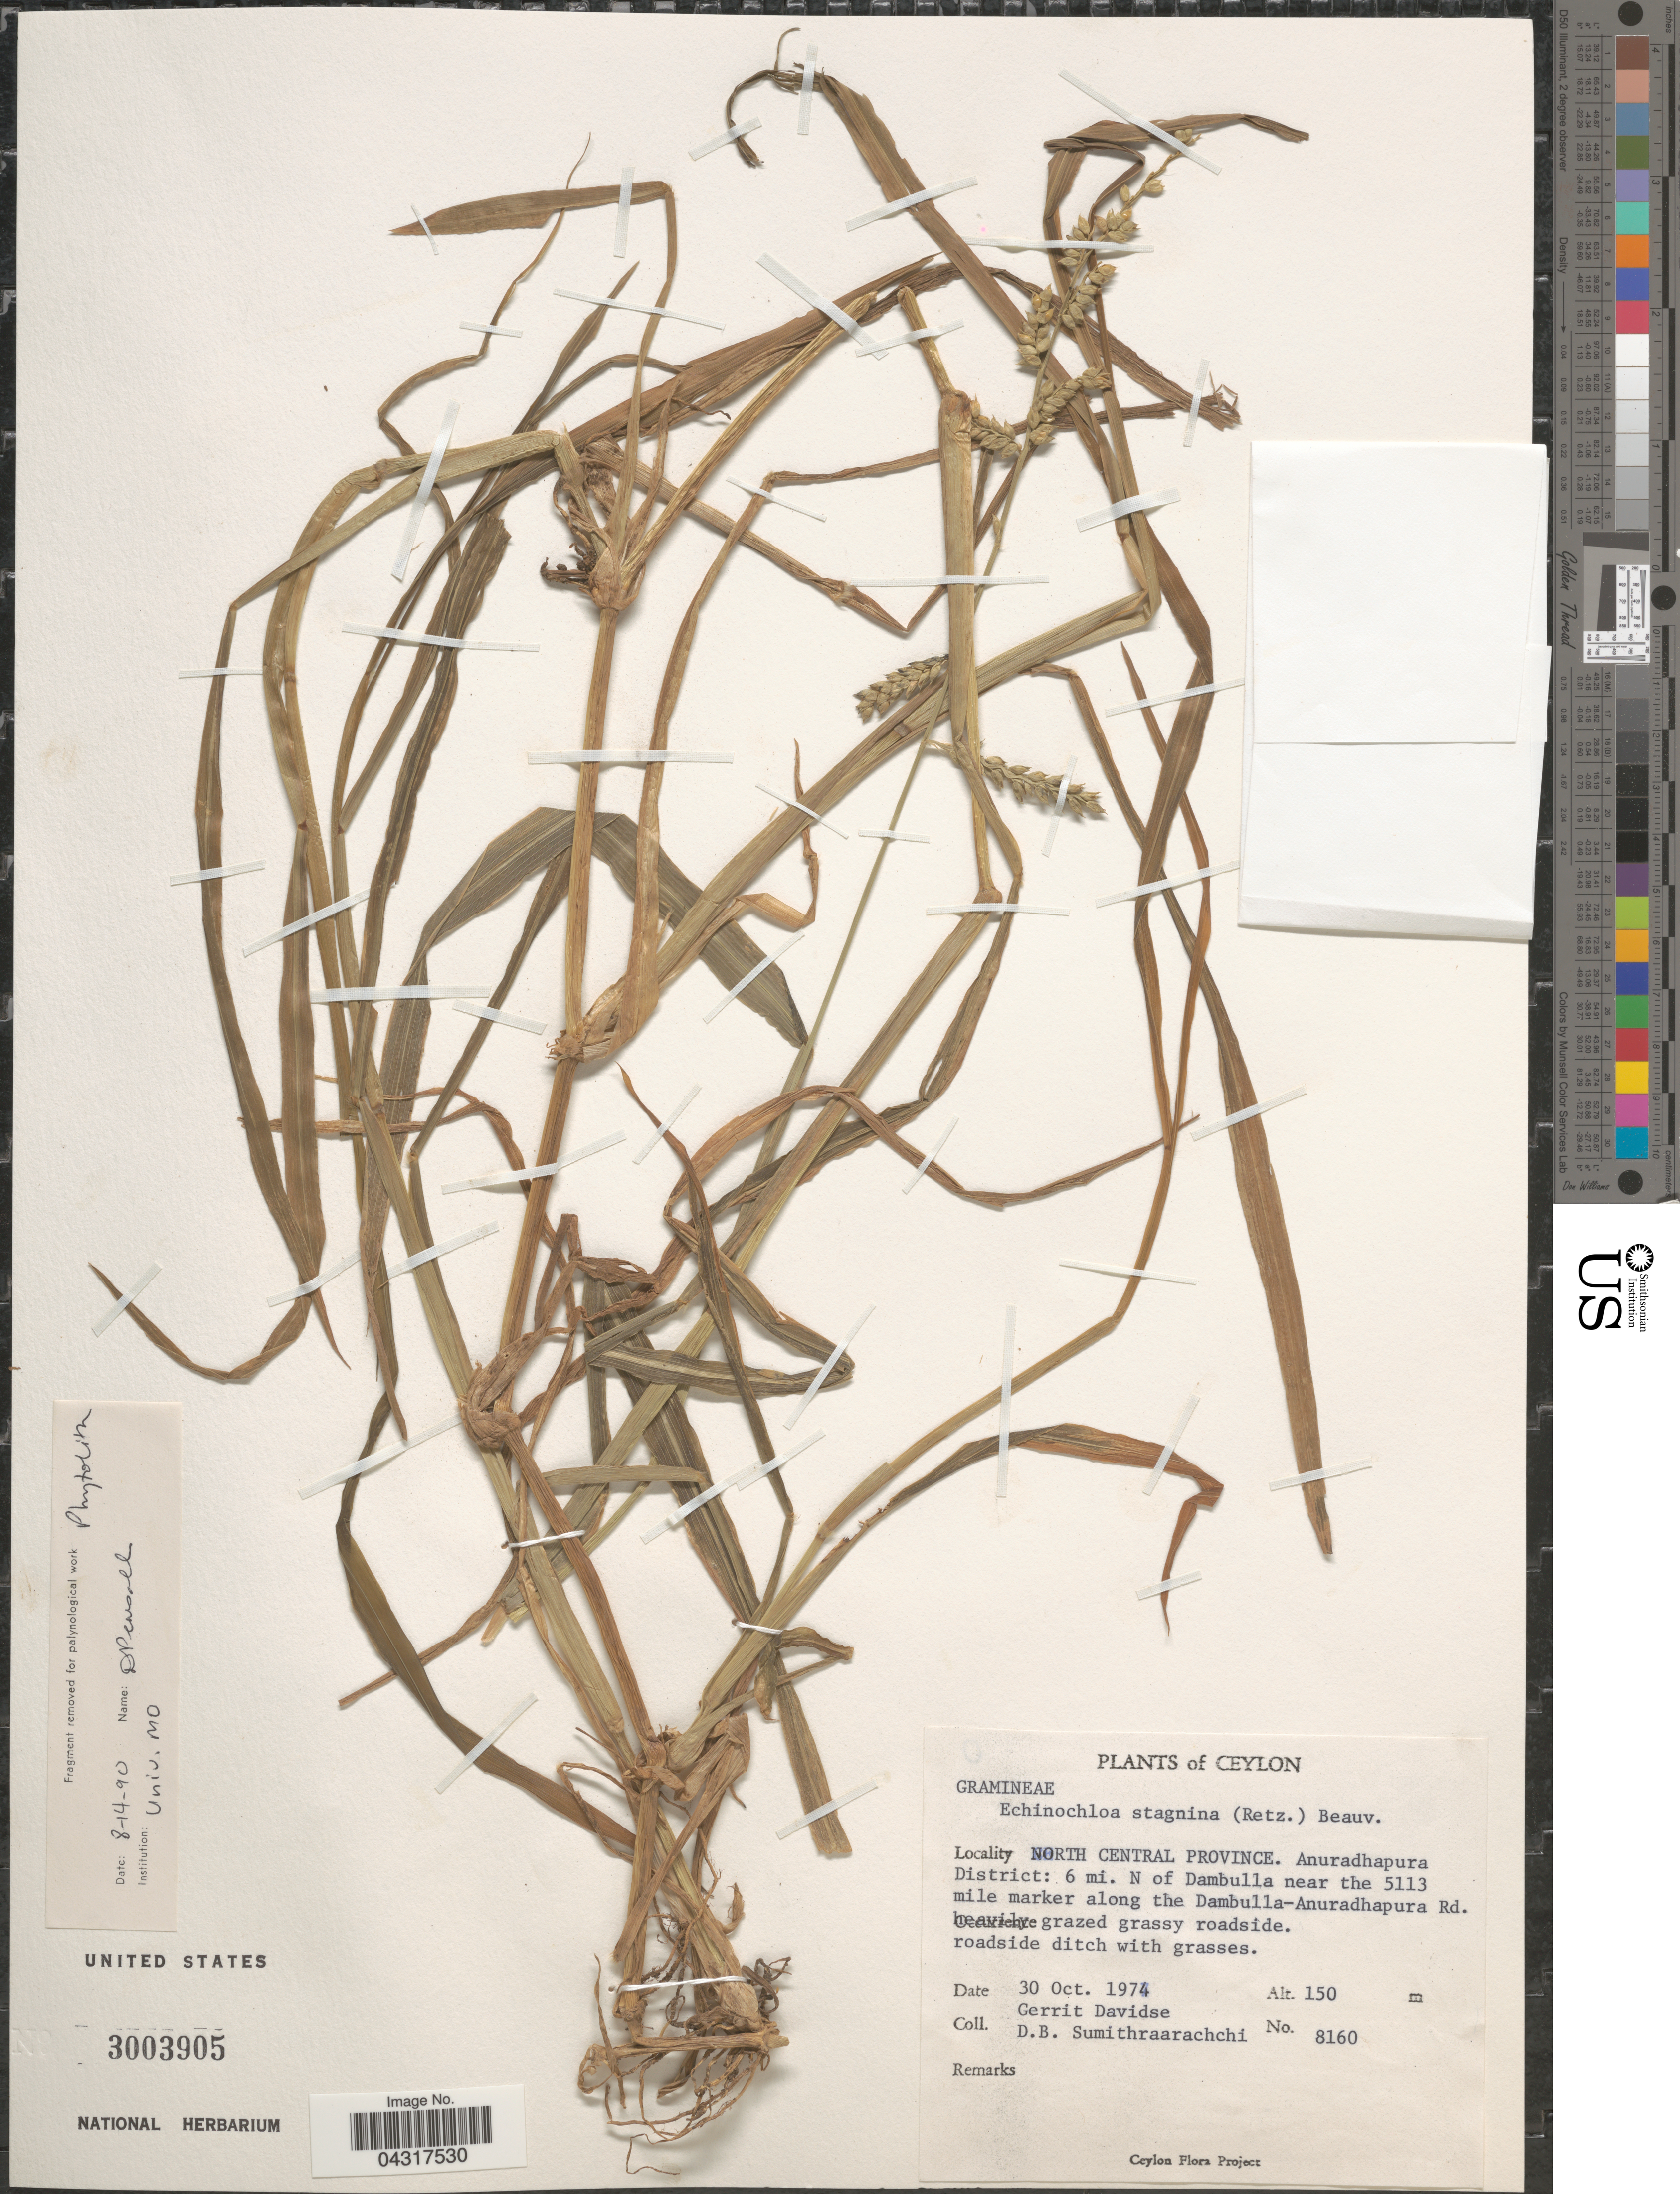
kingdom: Plantae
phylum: Tracheophyta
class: Liliopsida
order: Poales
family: Poaceae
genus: Echinochloa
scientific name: Echinochloa stagnina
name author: (Retz.) P. Beauv.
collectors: G. Davidse & D. B. Sumithraarachchi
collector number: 8160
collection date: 1974-10-30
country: Sri Lanka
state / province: North Central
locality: Ceylon. Anuradhapura District: 6 mi. N of Dambulla near the 5113 mile marker along the Dambulla-Anuradhapura Rd.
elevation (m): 150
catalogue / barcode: US 3003905